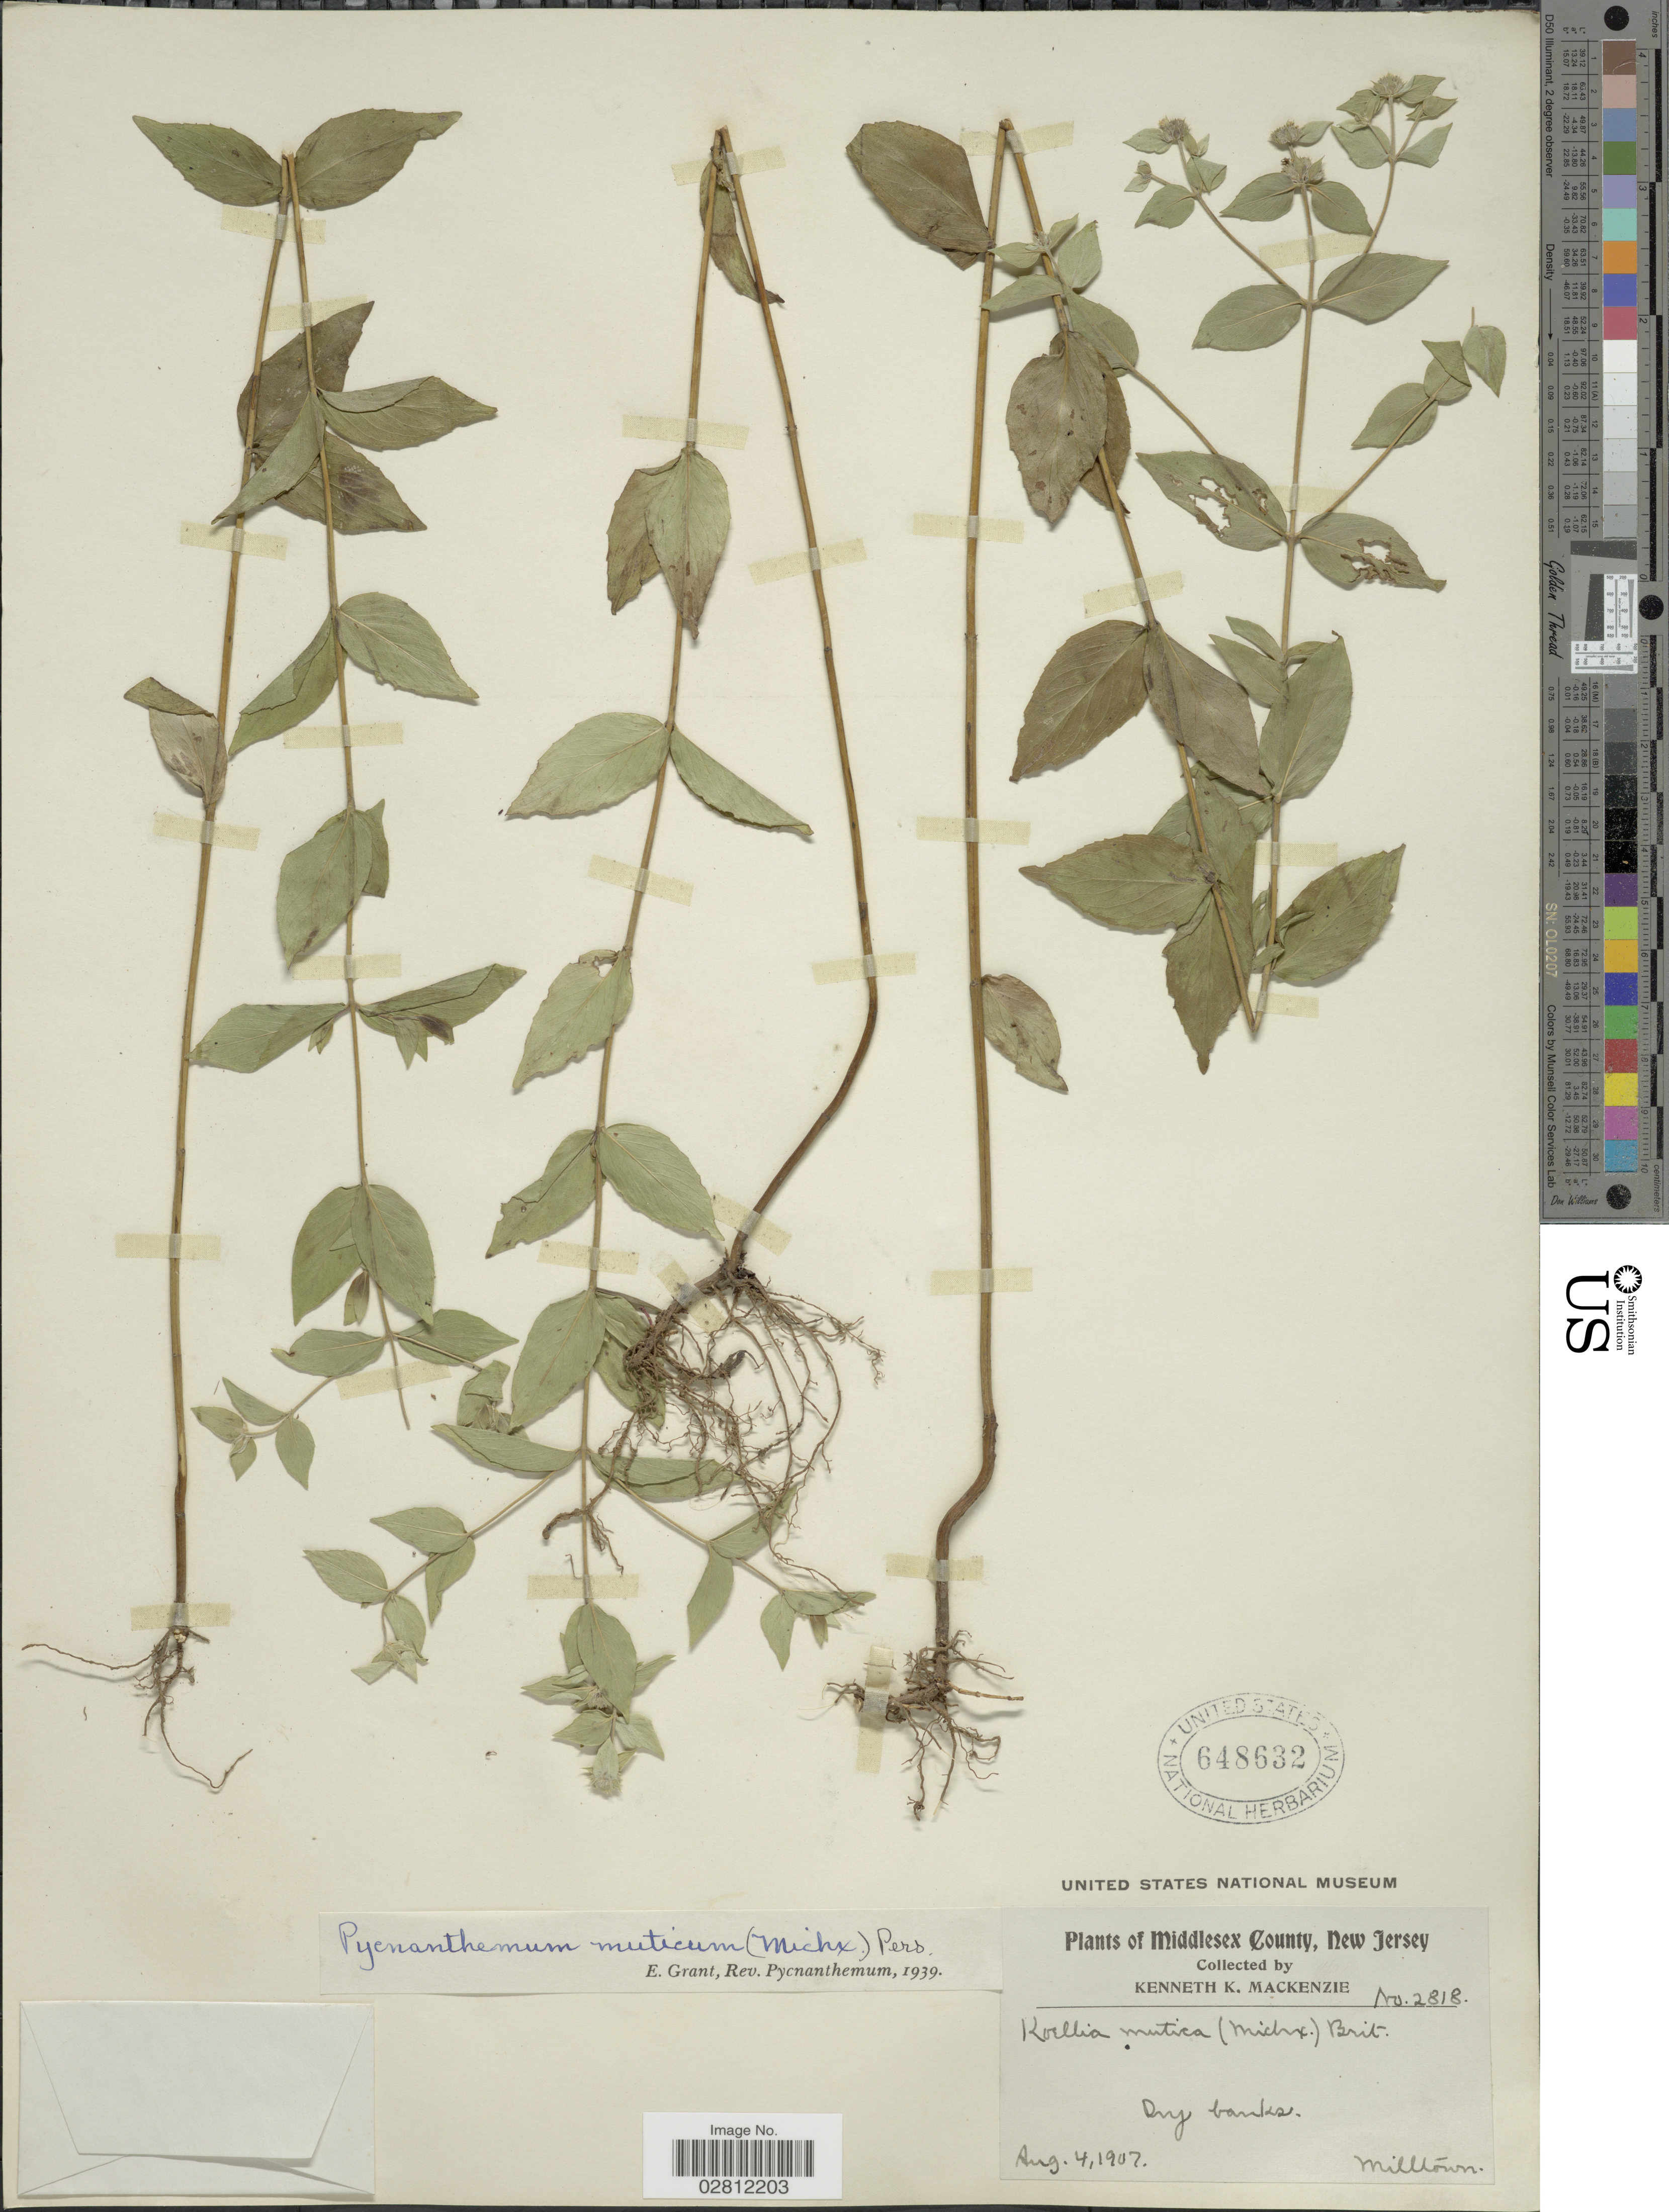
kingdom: Plantae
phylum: Tracheophyta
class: Magnoliopsida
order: Lamiales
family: Lamiaceae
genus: Pycnanthemum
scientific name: Pycnanthemum muticum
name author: (Michx.) Pers.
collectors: K. K. Mackenzie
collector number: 2818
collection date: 1907-08-04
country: United States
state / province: New Jersey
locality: Middlesex County. Milltown.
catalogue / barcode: US 648632